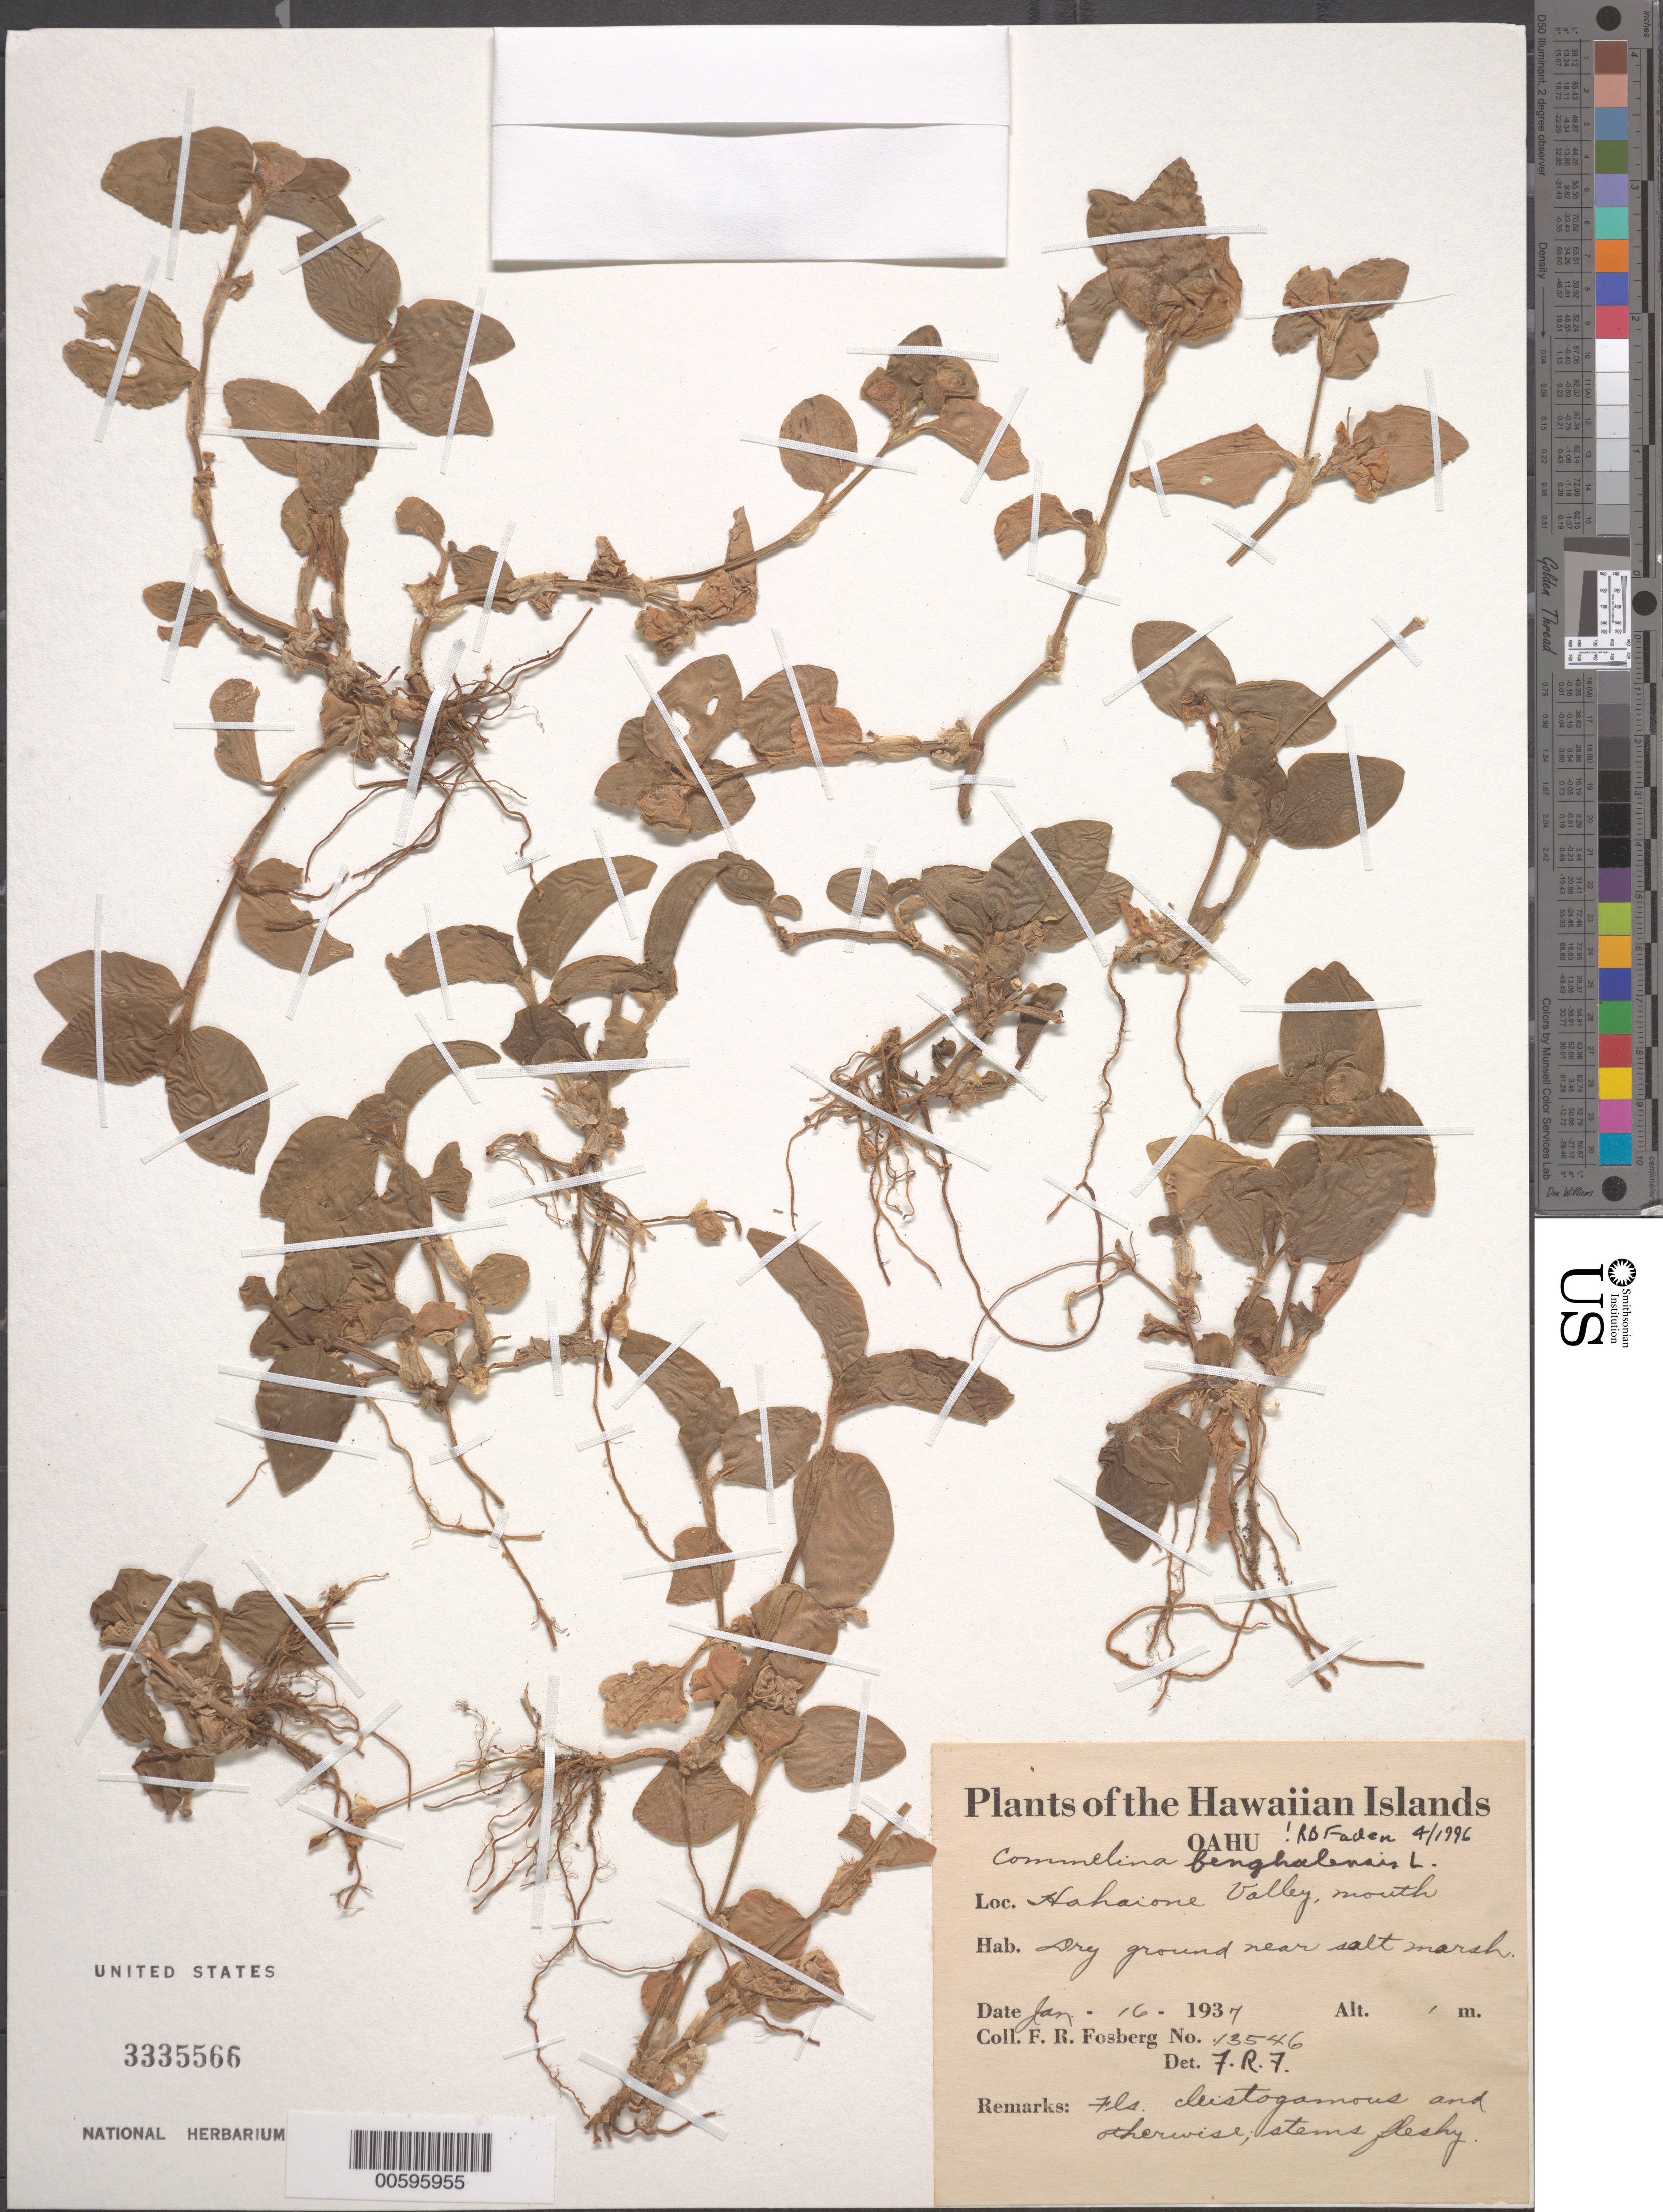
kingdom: Plantae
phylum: Tracheophyta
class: Liliopsida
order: Commelinales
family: Commelinaceae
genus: Commelina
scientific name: Commelina benghalensis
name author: L.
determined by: Fosberg, F. R.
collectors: F. R. Fosberg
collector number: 13546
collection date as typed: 16 Jan 1937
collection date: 1937-01-16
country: United States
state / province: Hawaii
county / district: Honolulu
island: Oahu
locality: Hahaione Valley, mouth.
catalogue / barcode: US 3335566